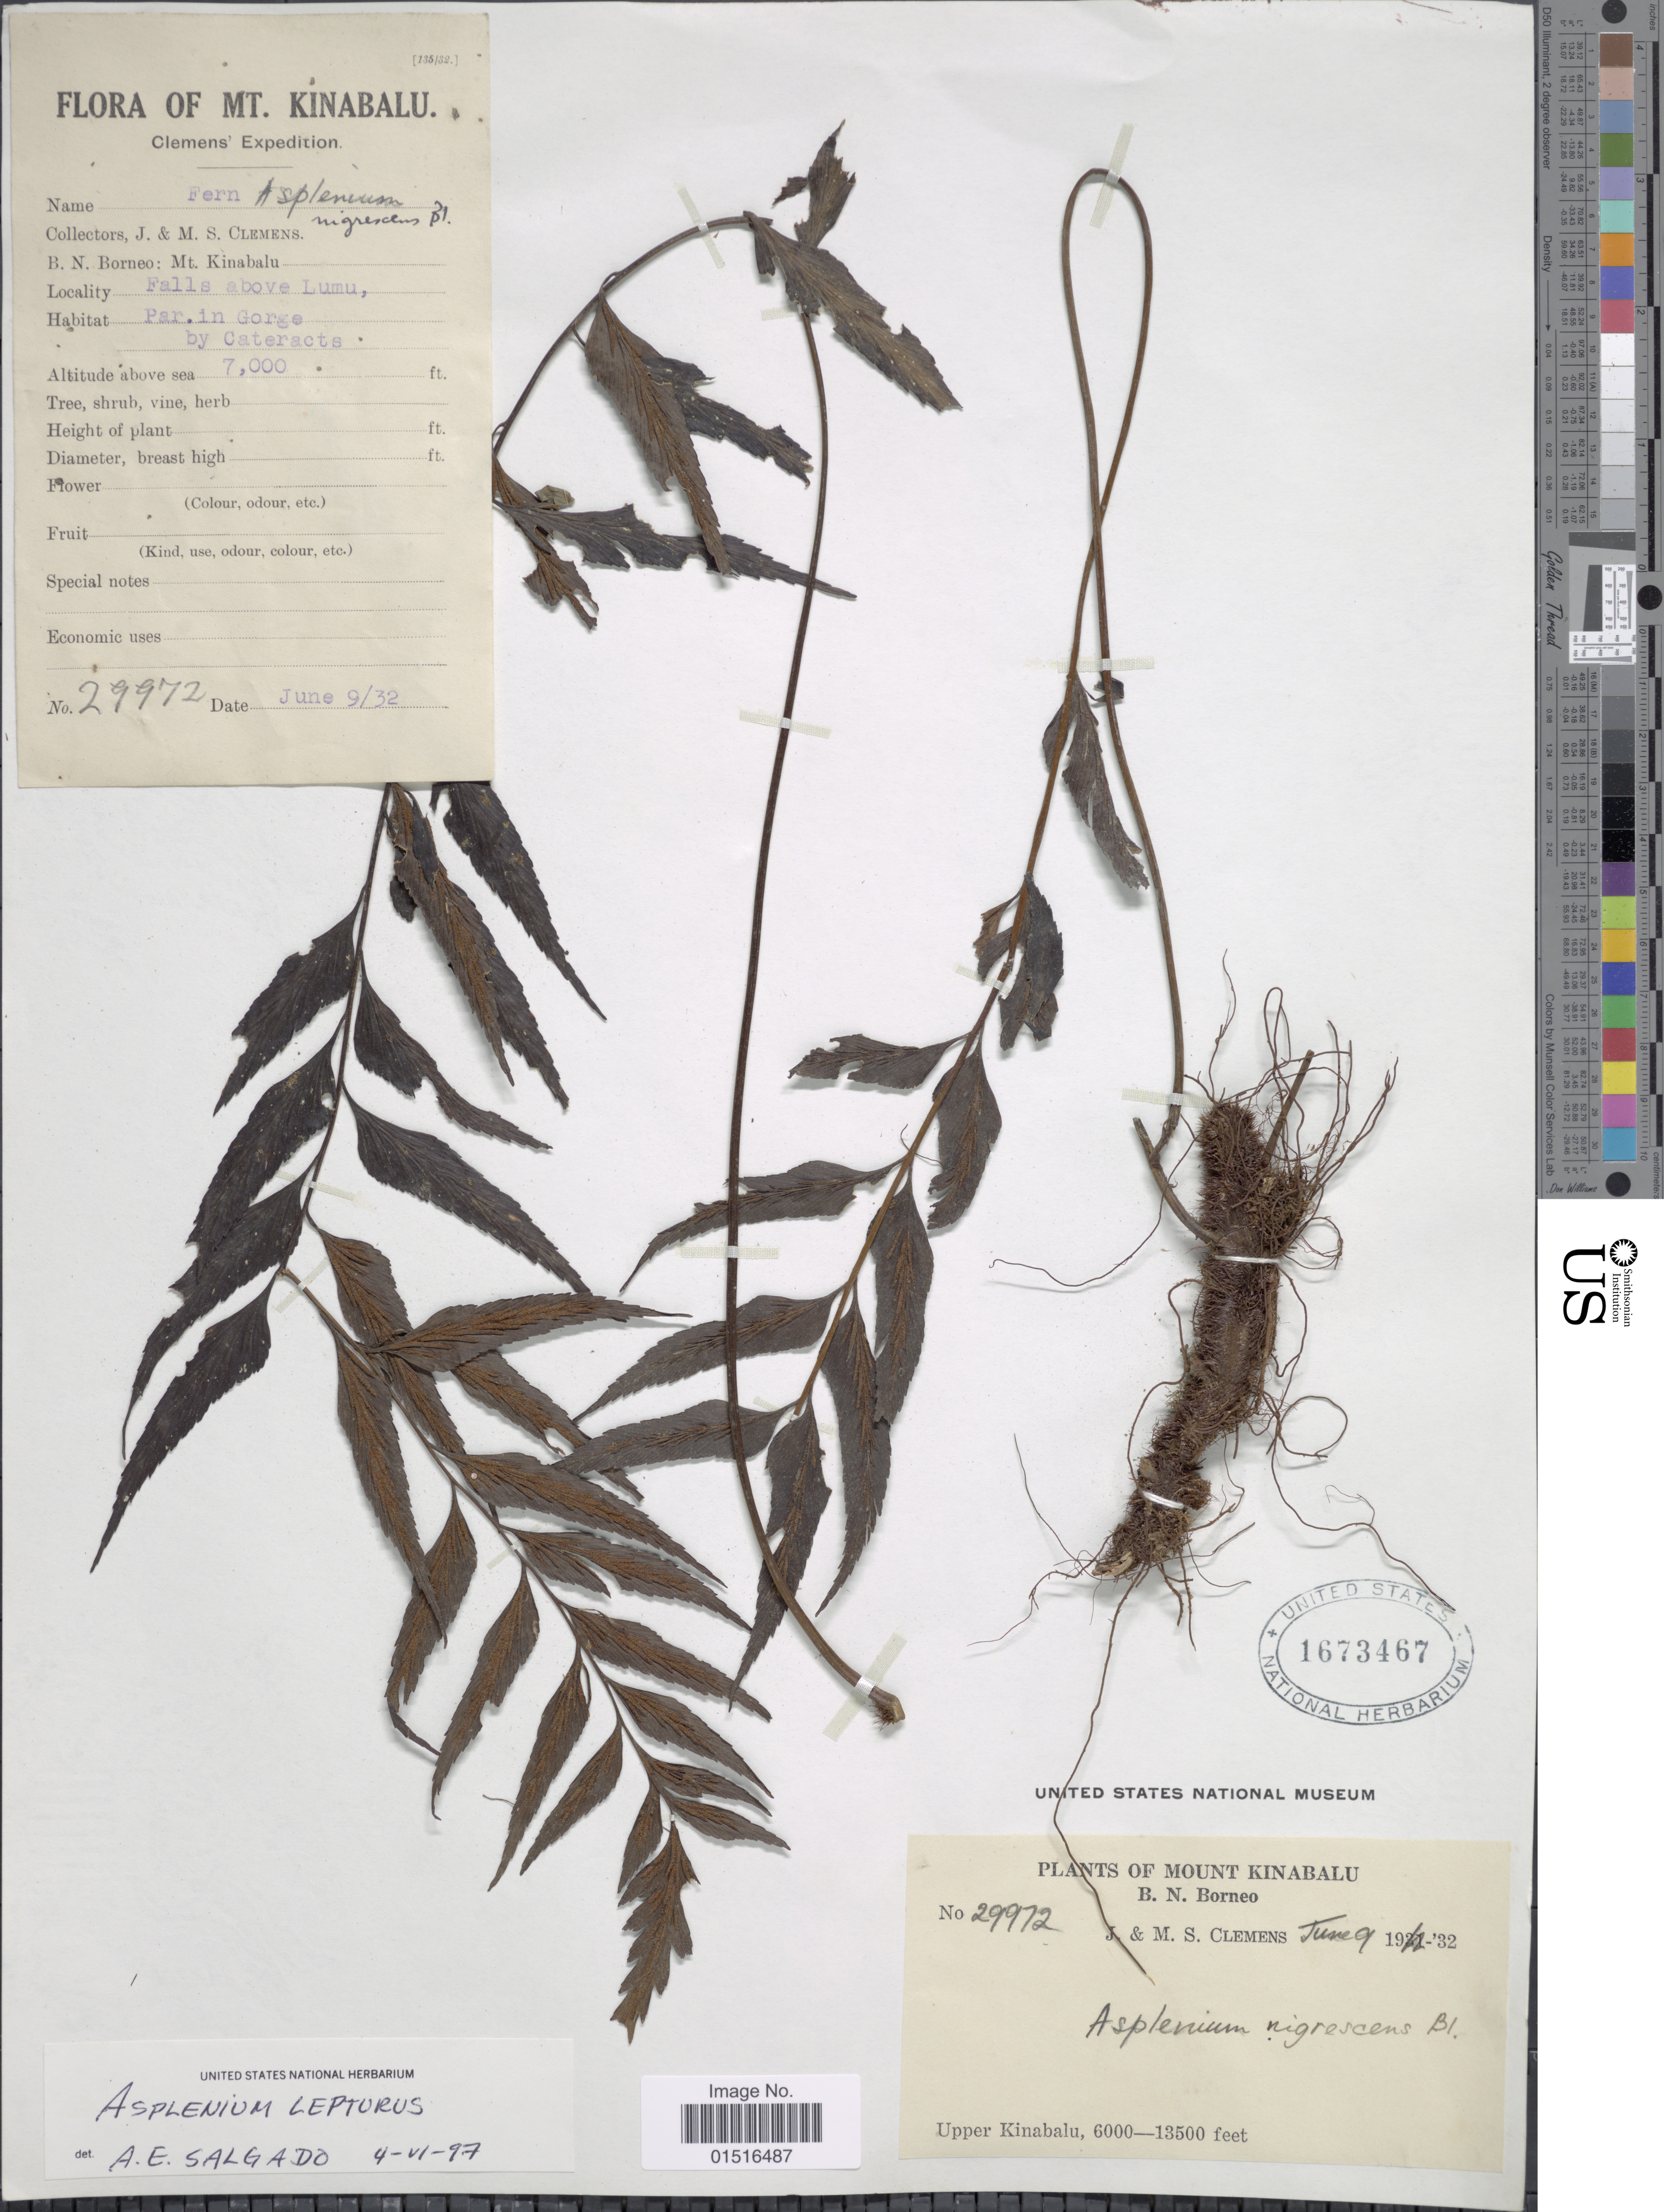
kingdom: Plantae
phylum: Tracheophyta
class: Polypodiopsida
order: Polypodiales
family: Aspleniaceae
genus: Asplenium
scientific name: Asplenium lepturus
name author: J. Sm. ex C. Presl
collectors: J. Clemens & M. S. Clemens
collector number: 29972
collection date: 1932-06-09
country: Malaysia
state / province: Sabah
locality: Mount Kinabalu, B. N. Borneo, Upper Kinabalu, Falls above Lumu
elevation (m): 2134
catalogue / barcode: US 1673467